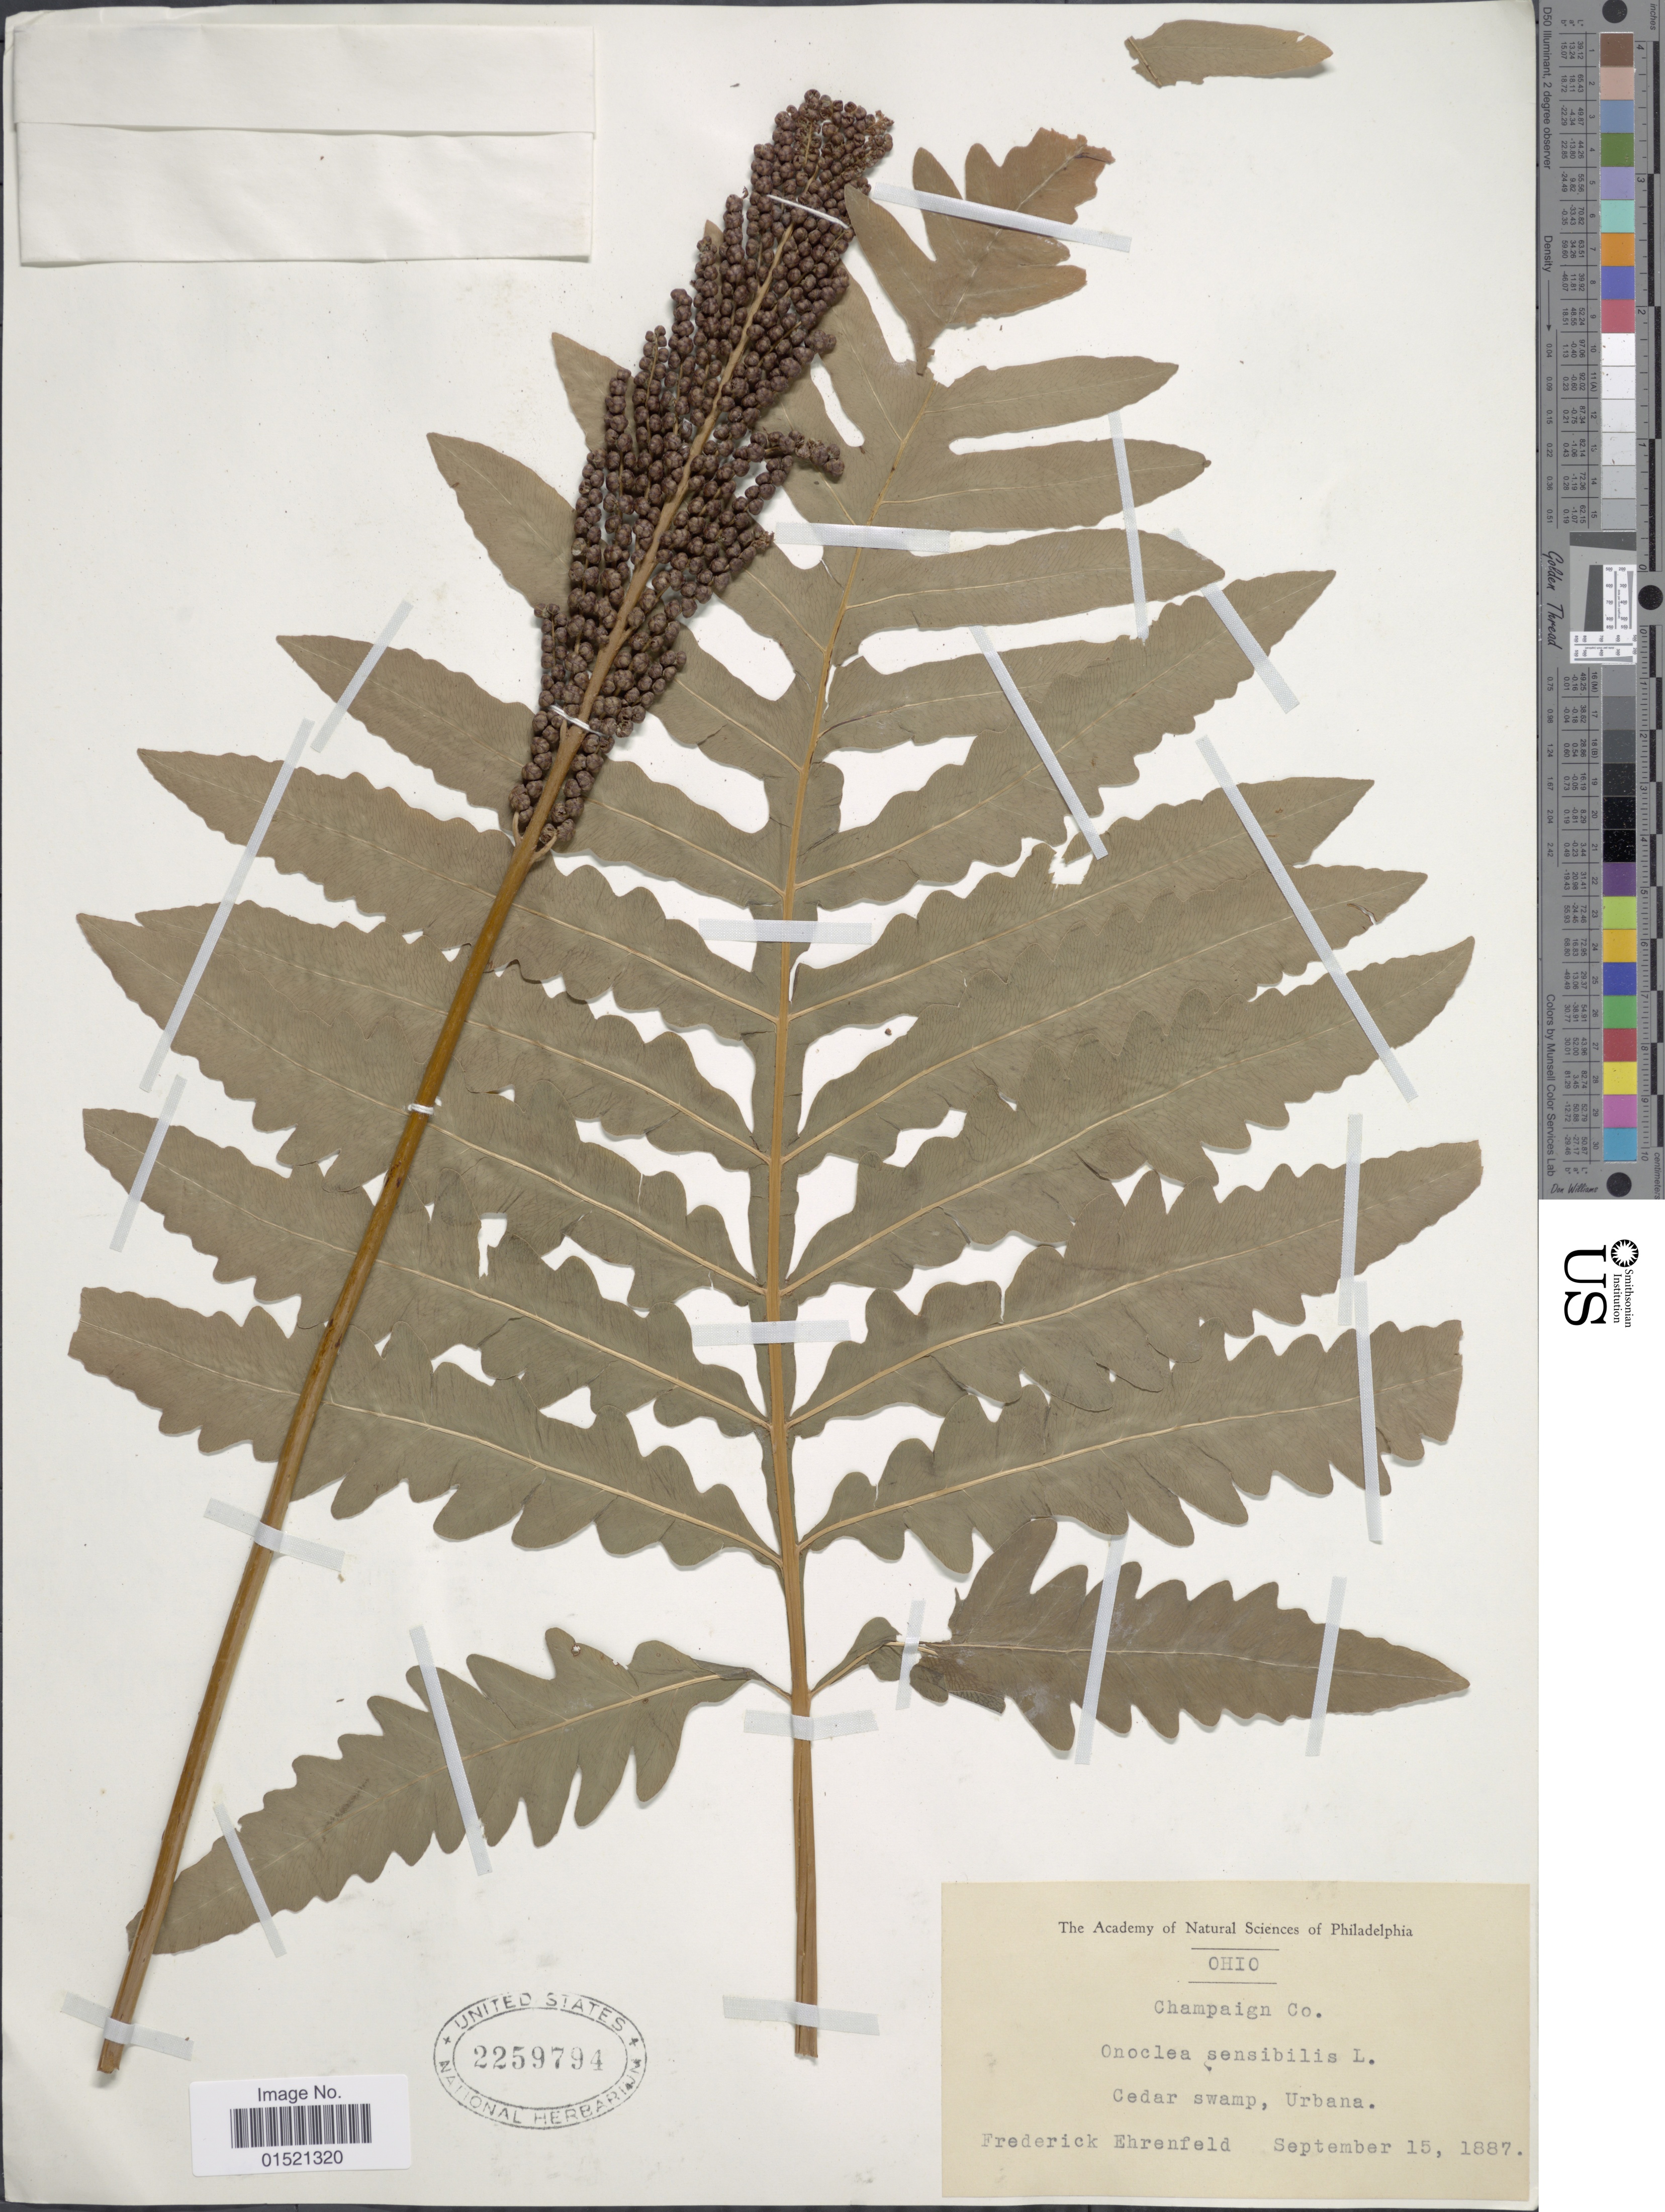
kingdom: Plantae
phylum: Tracheophyta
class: Polypodiopsida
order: Polypodiales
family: Onocleaceae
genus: Onoclea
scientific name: Onoclea sensibilis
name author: L.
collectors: F. Ehrenfeld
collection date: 1887-09-15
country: United States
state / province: Ohio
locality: Champaign Co, Cedar swamp, Urbana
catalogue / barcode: US 2259794